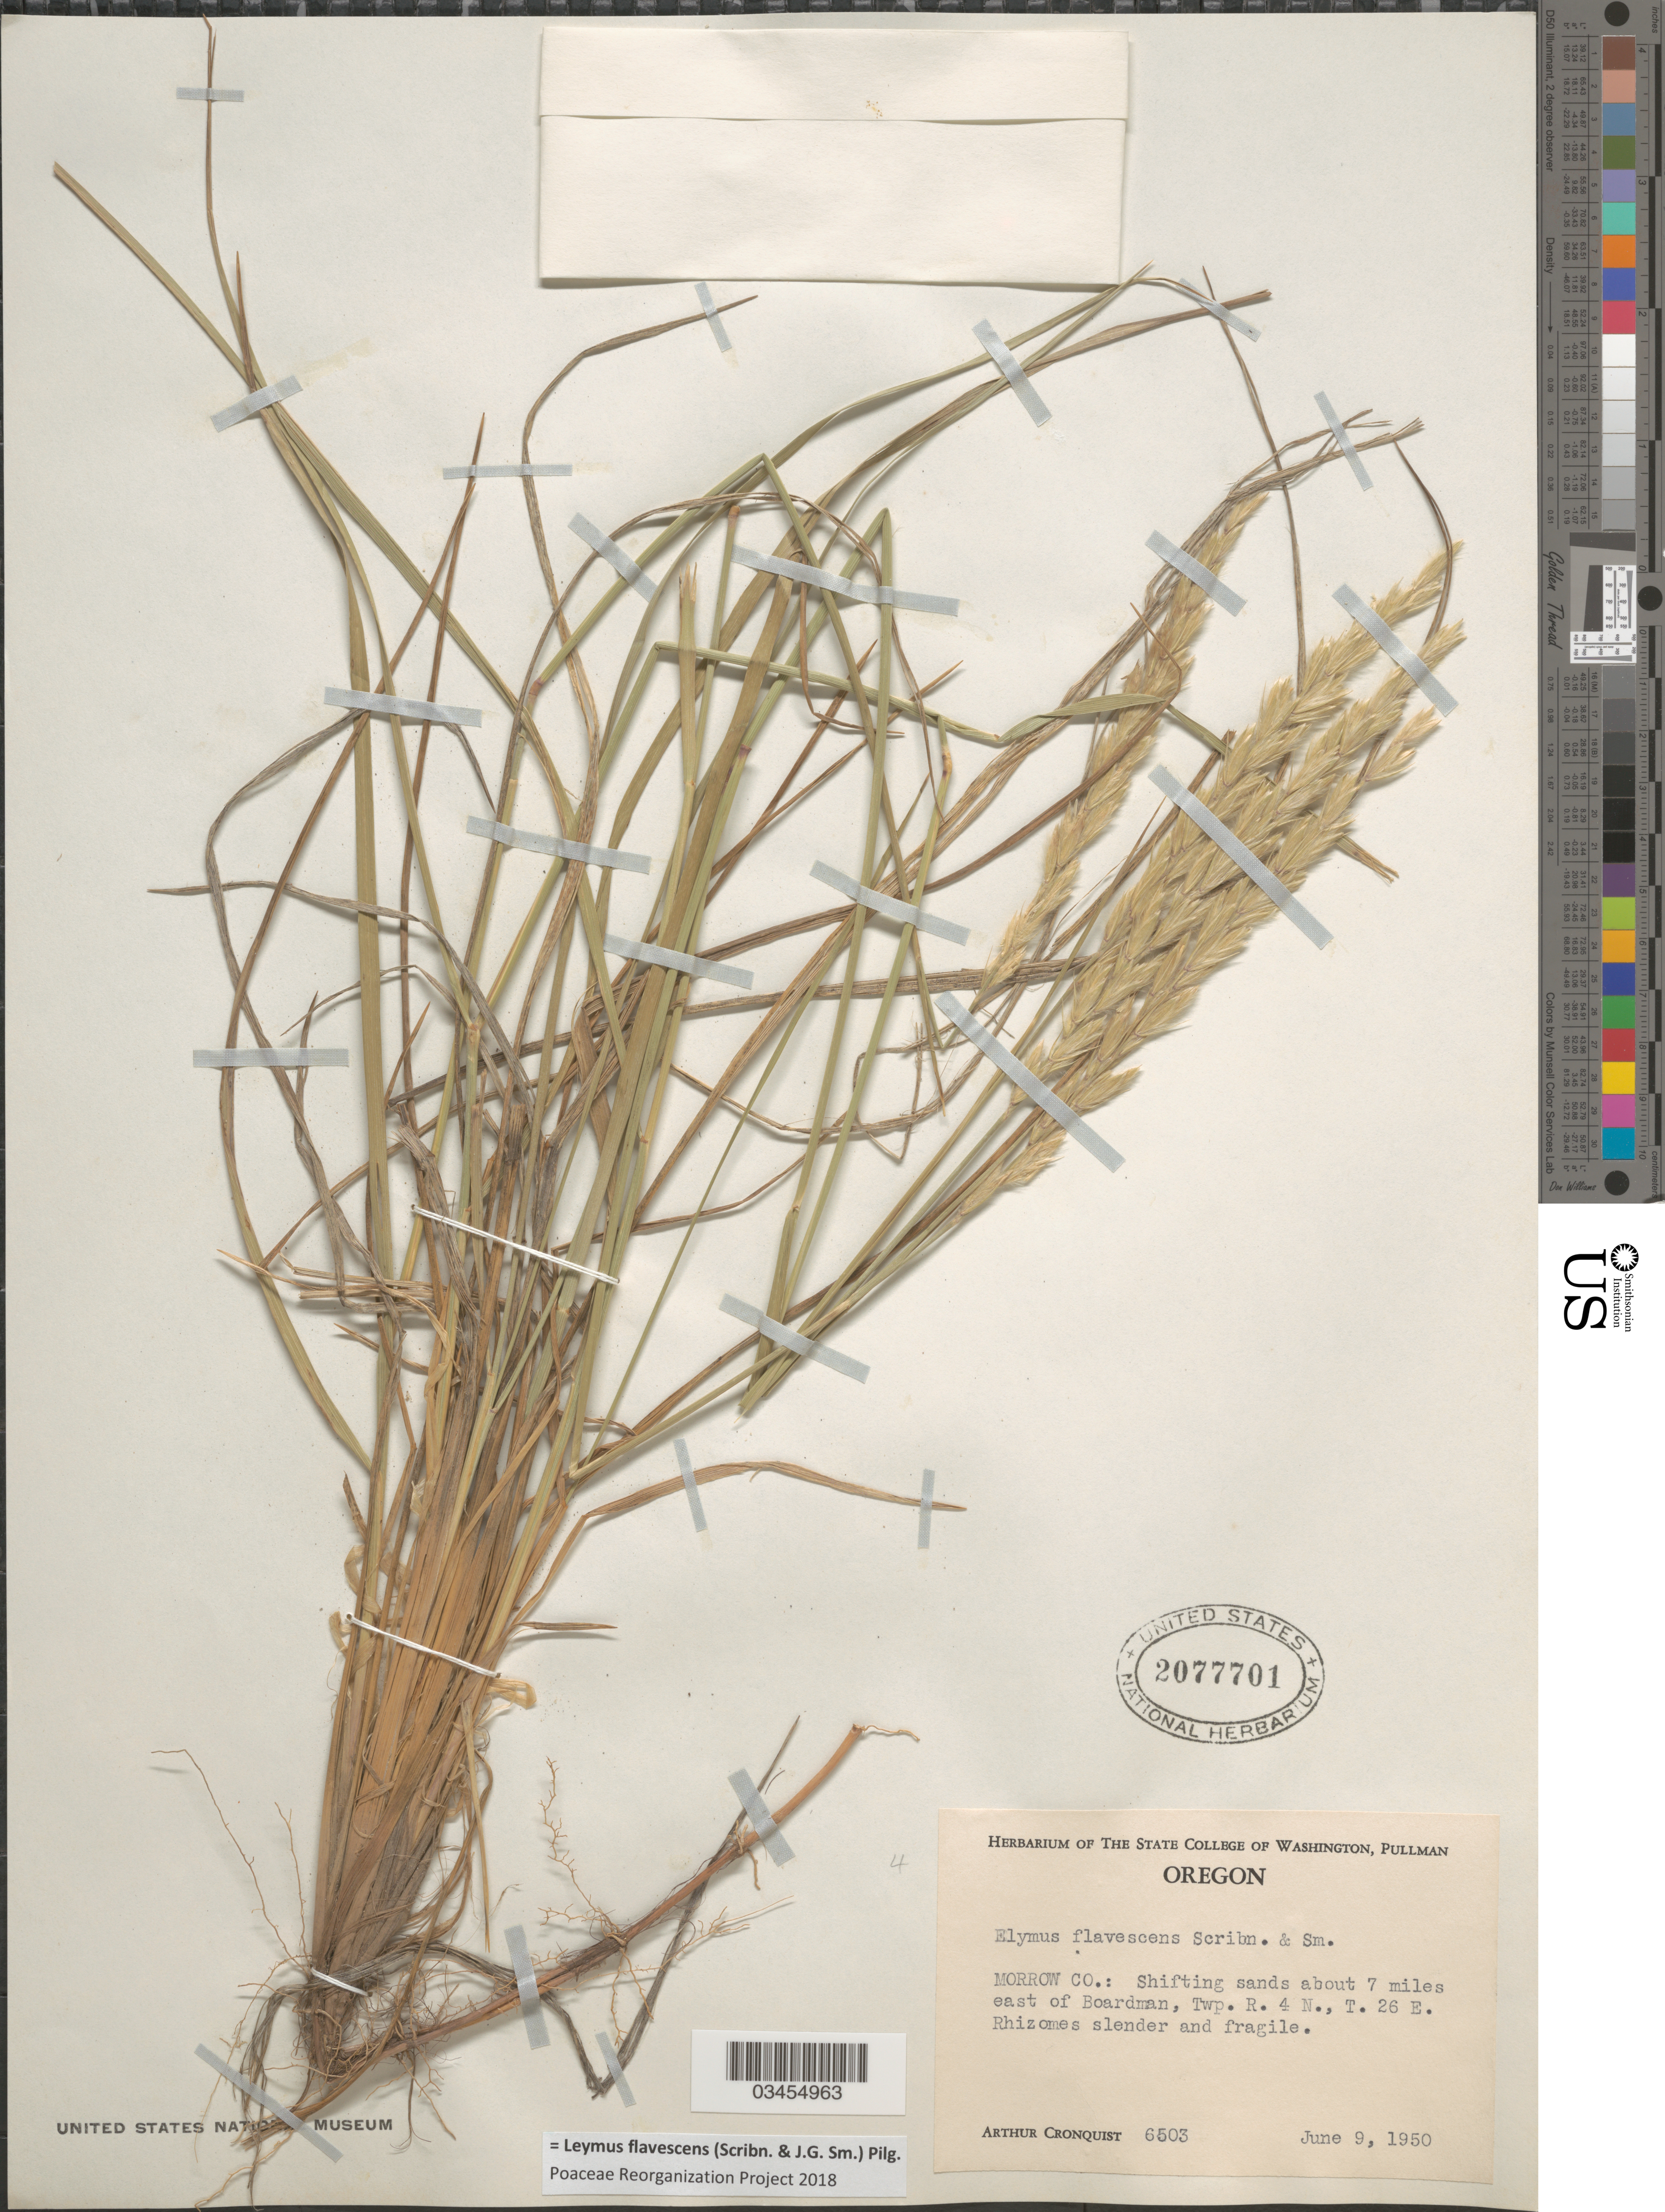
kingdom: Plantae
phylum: Tracheophyta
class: Liliopsida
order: Poales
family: Poaceae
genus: Leymus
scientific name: Leymus flavescens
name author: (Scribn. & J.G. Sm.) Pilg.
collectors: A. J. Cronquist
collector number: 6503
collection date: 1950-06-09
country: United States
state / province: Oregon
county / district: Morrow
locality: Morrow Co.: Shifting sands about 7 miles east of Boardman, Twp. R. 4 N., T. 26 E.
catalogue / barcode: US 2077701